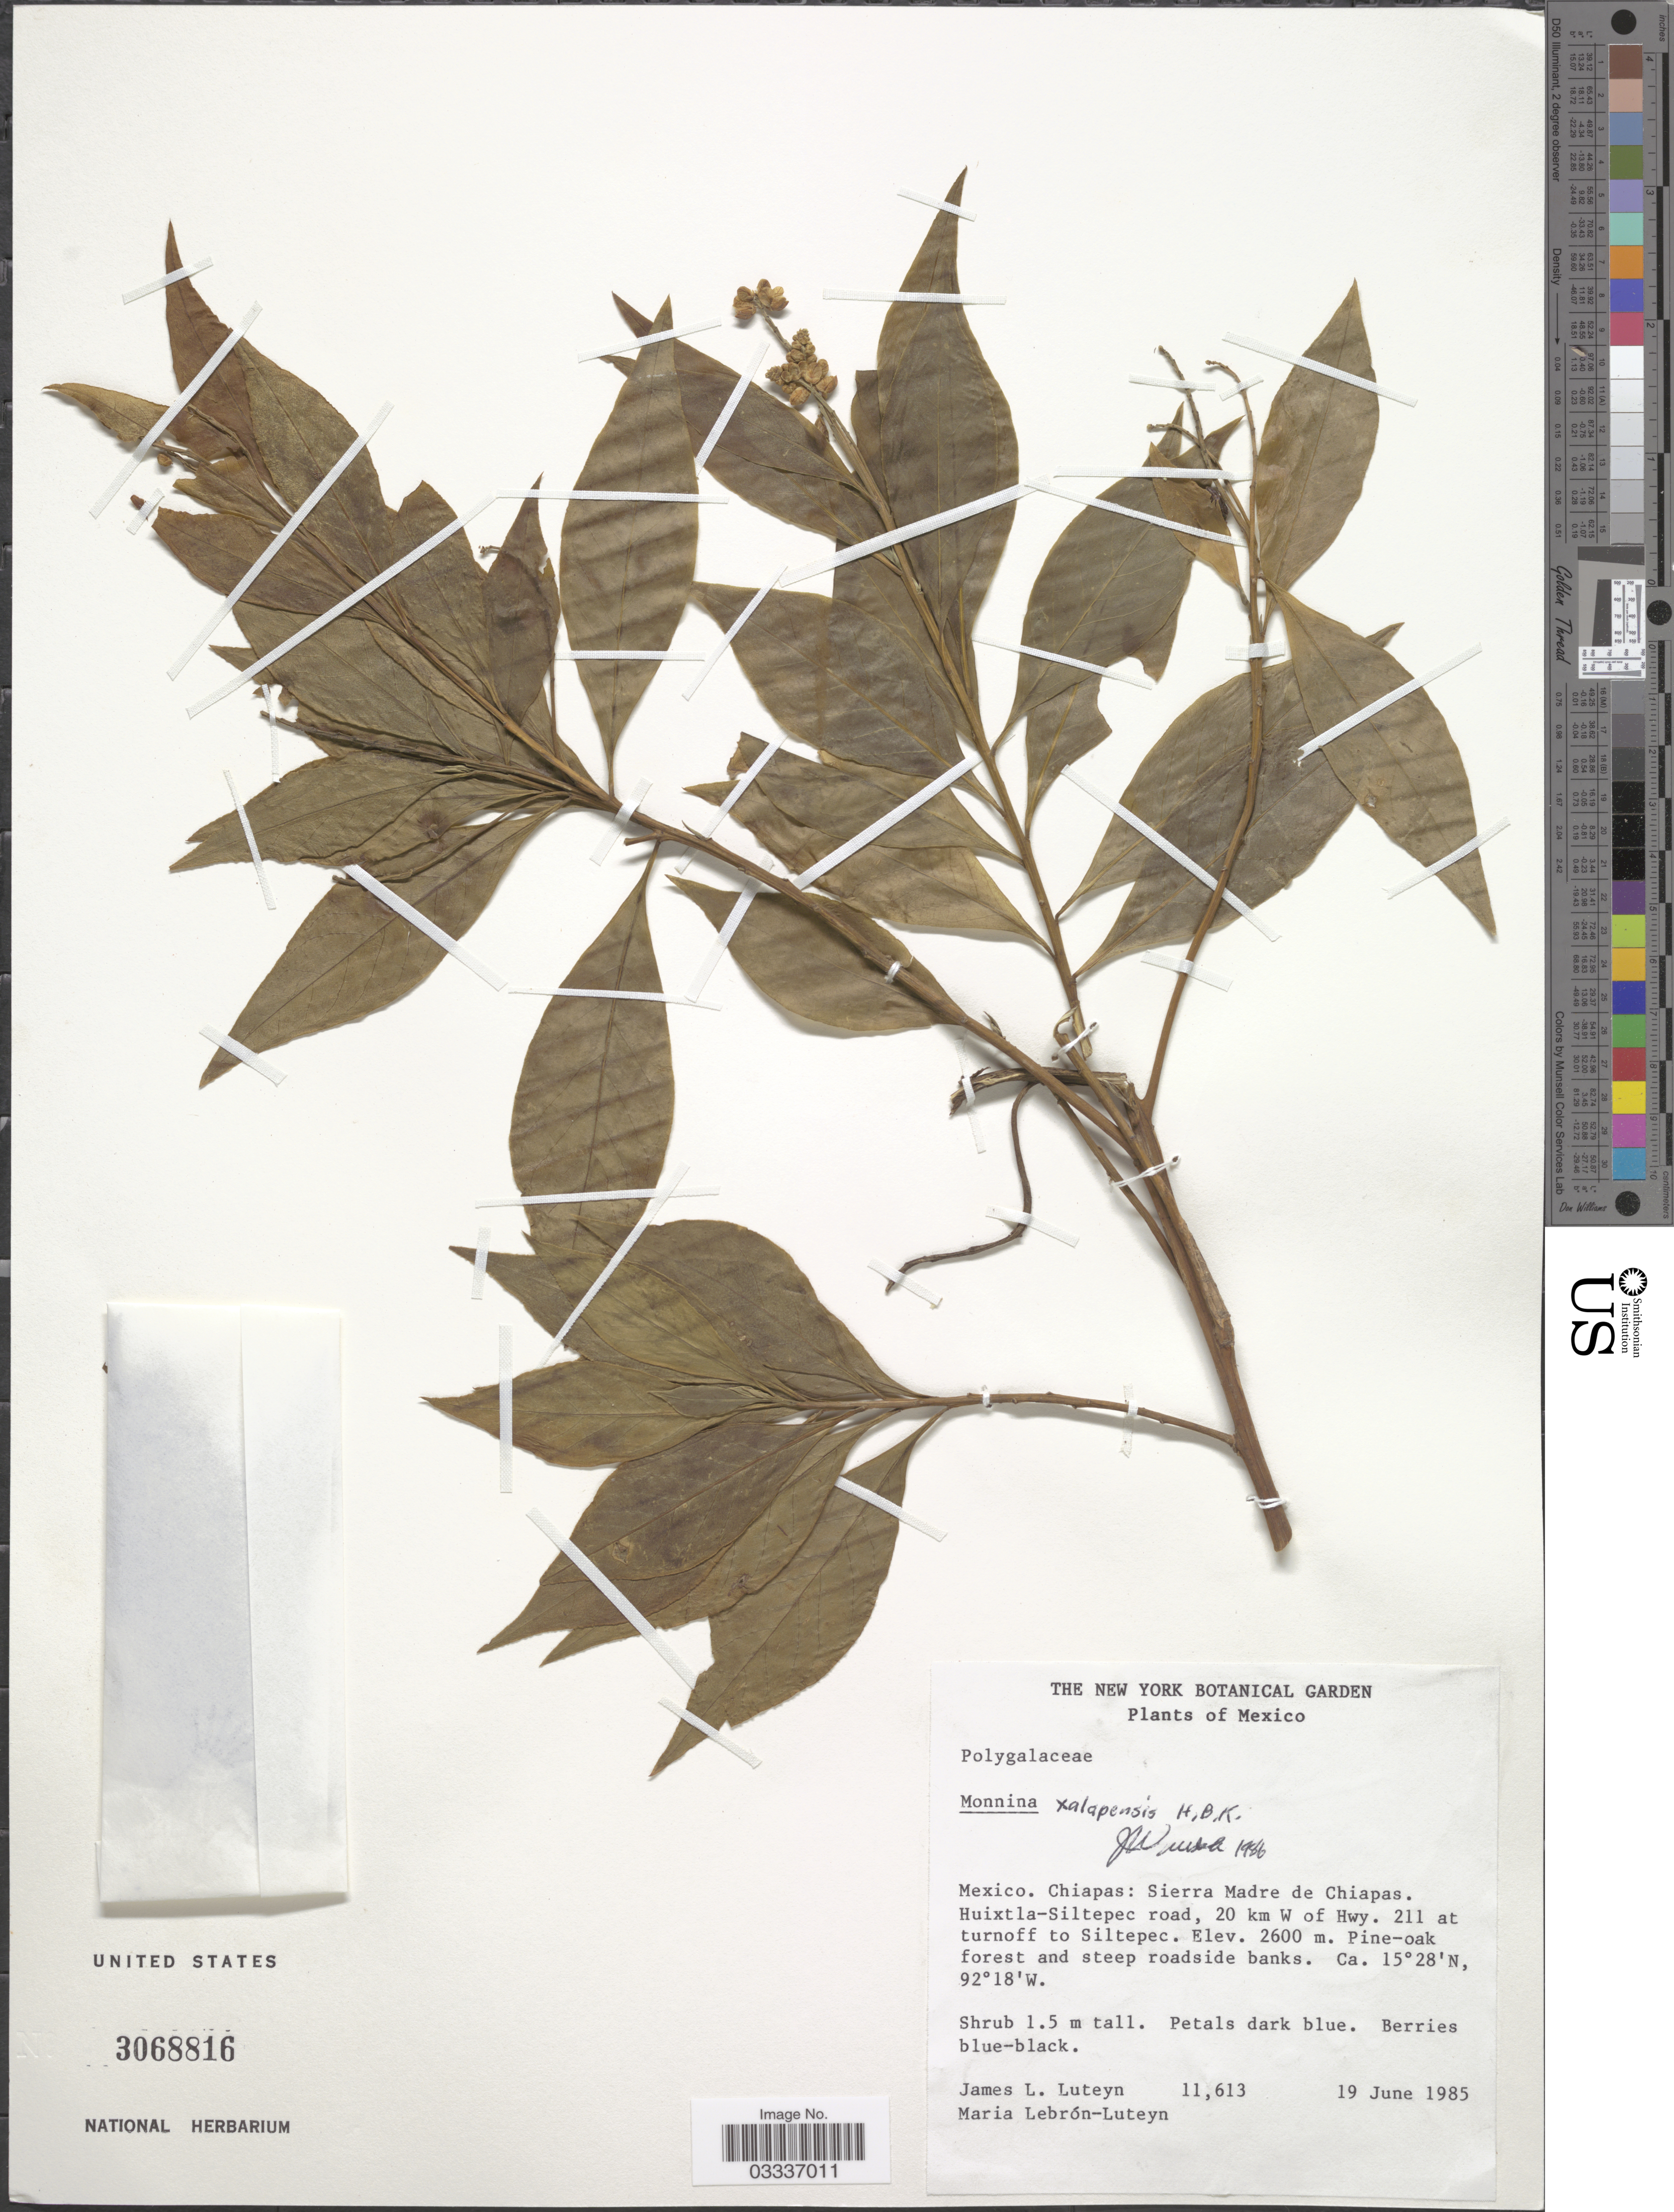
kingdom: Plantae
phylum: Tracheophyta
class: Magnoliopsida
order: Fabales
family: Polygalaceae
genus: Monnina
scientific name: Monnina xalapensis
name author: Kunth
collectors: J. L. Luteyn & M. L. Lebrón-Luteyn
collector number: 11613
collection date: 1985-06-19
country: Mexico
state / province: Chiapas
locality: Sierra Madre de Chiapas. Huixtla-Siltepec road, 20 km W of Hwy. 211 at turnoff to Siltepec.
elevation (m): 2600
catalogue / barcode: US 3068816